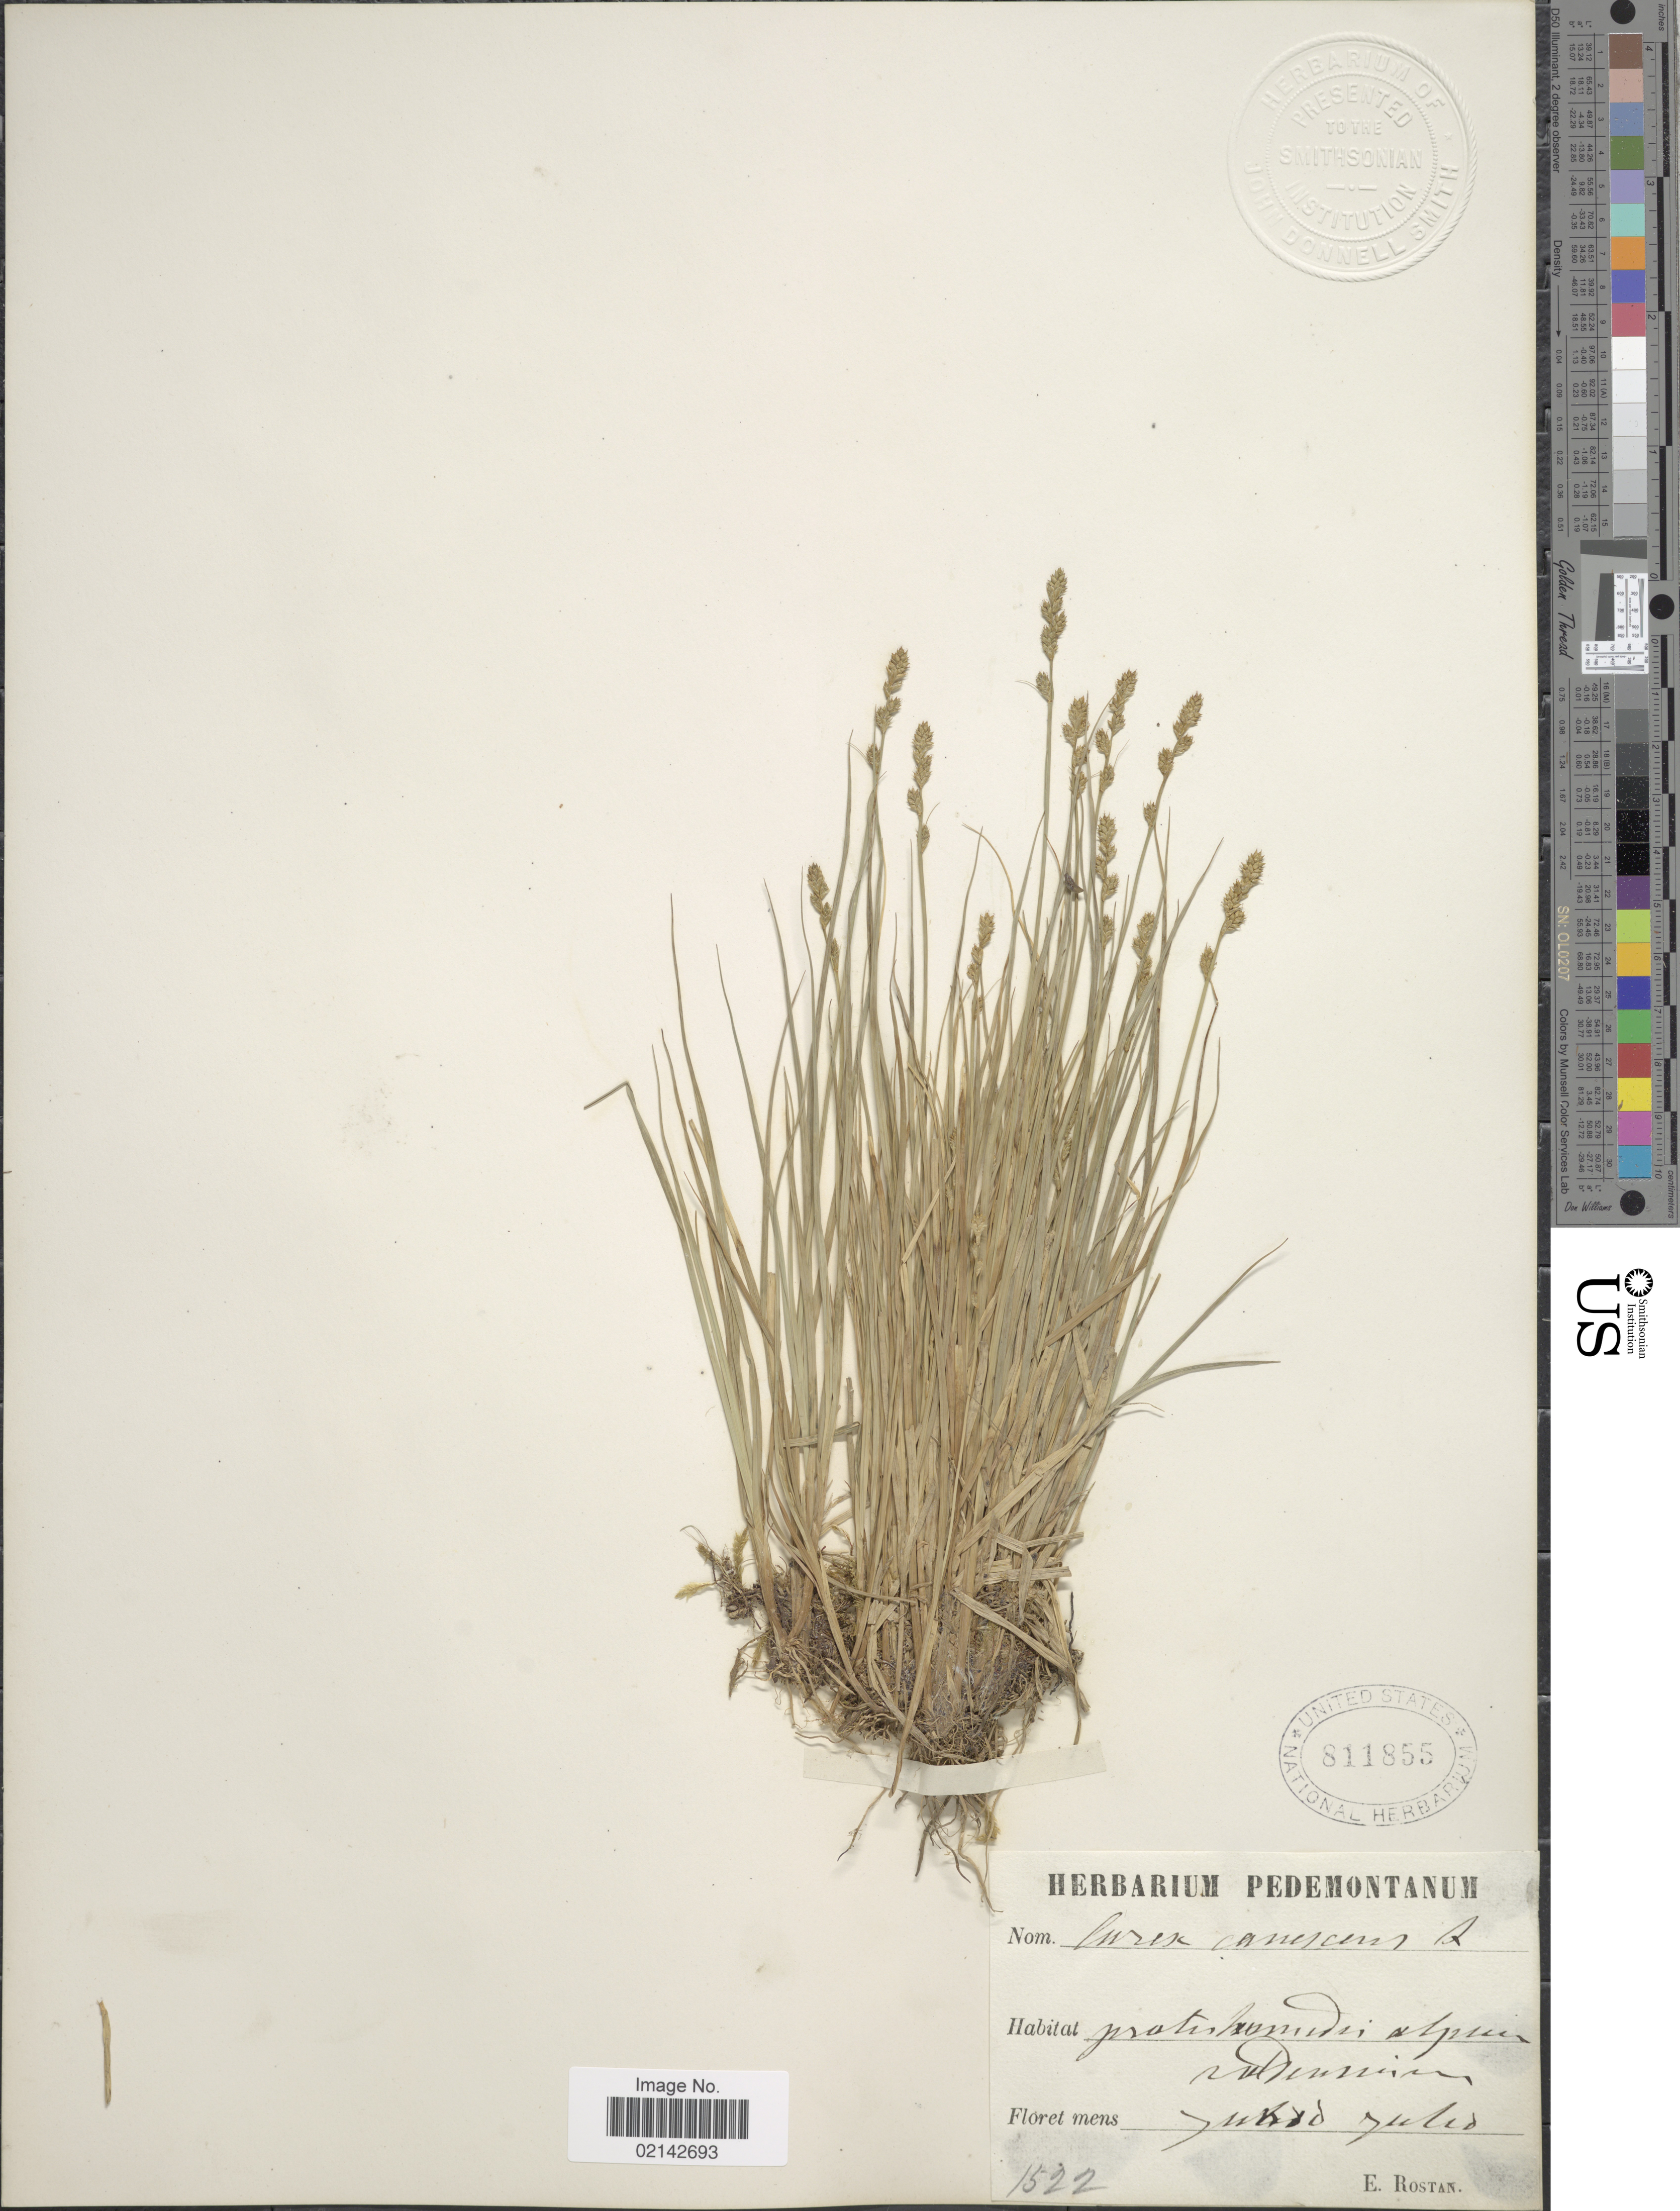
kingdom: Plantae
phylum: Tracheophyta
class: Liliopsida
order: Poales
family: Cyperaceae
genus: Carex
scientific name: Carex canescens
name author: L.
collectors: E. Rostan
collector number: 1522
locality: Pratis humidis alpine, sutsunium. [interpreted]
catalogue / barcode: US 811855